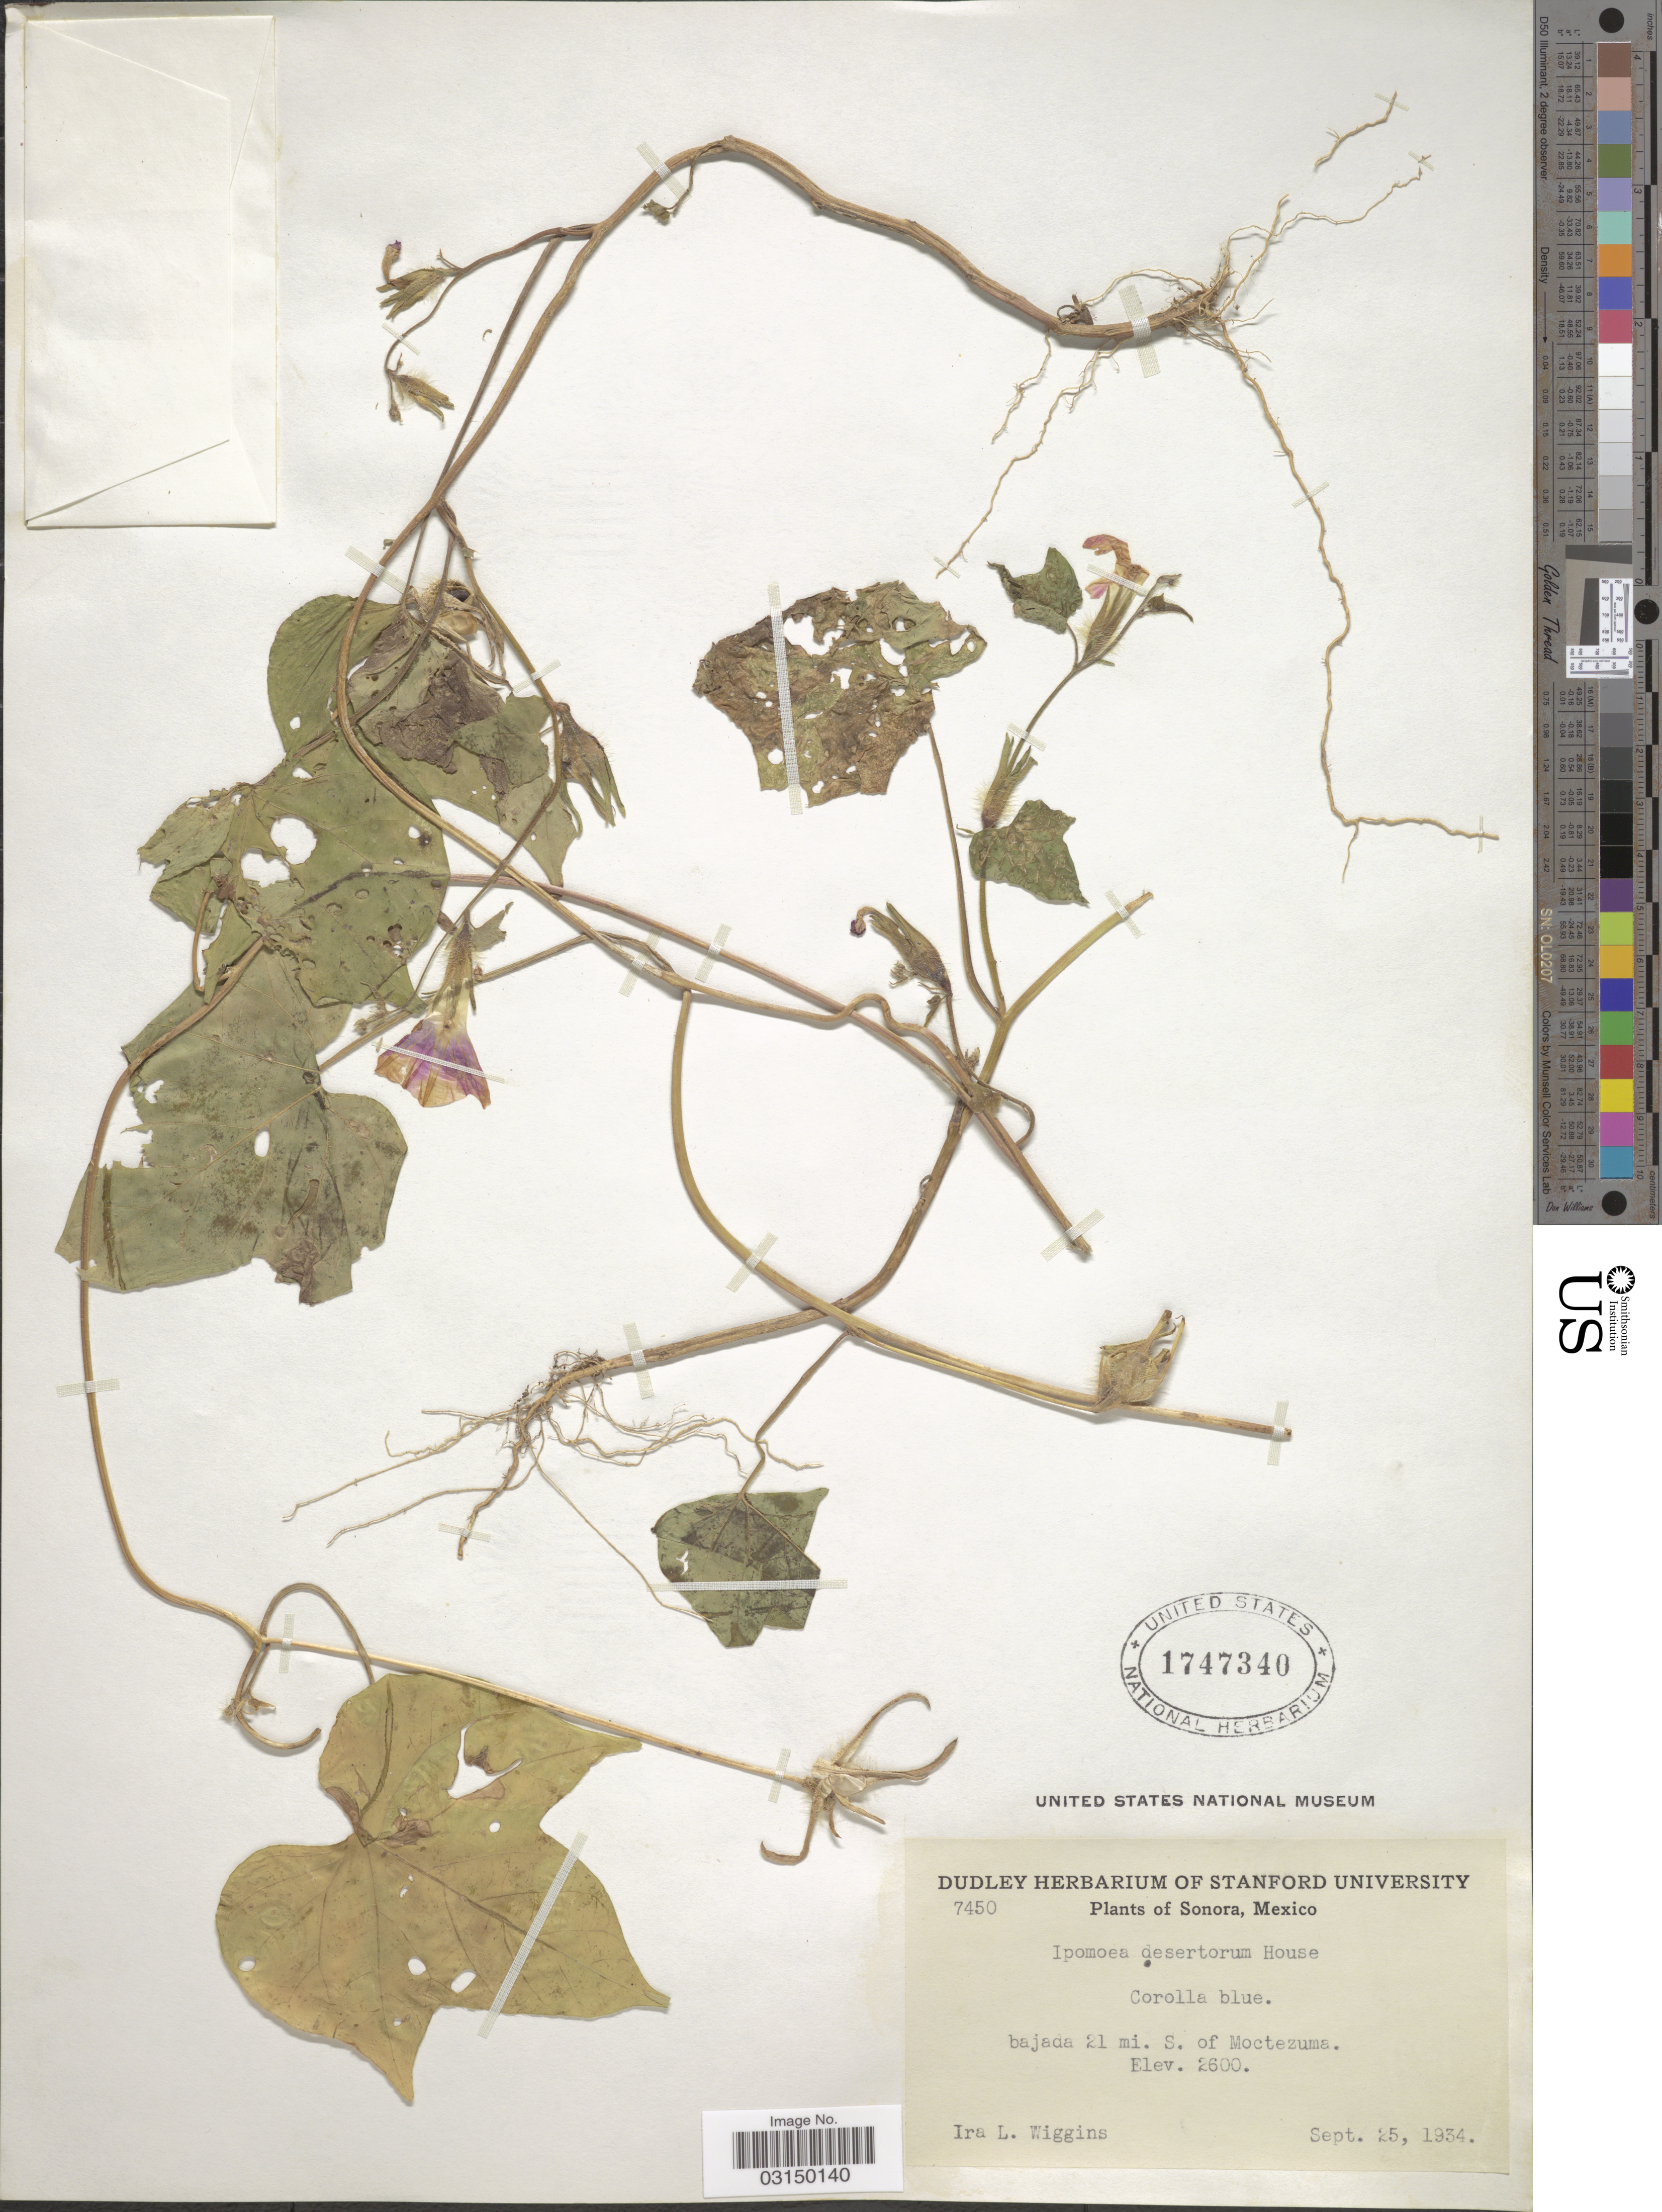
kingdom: Plantae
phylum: Tracheophyta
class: Magnoliopsida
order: Solanales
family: Convolvulaceae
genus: Ipomoea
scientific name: Ipomoea hederacea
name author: Jacq.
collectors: I. L. Wiggins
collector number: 7450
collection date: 1934-09-25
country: Mexico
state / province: Sonora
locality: Bajada 21 mi. S. of Moctezuma.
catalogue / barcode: US 1747340